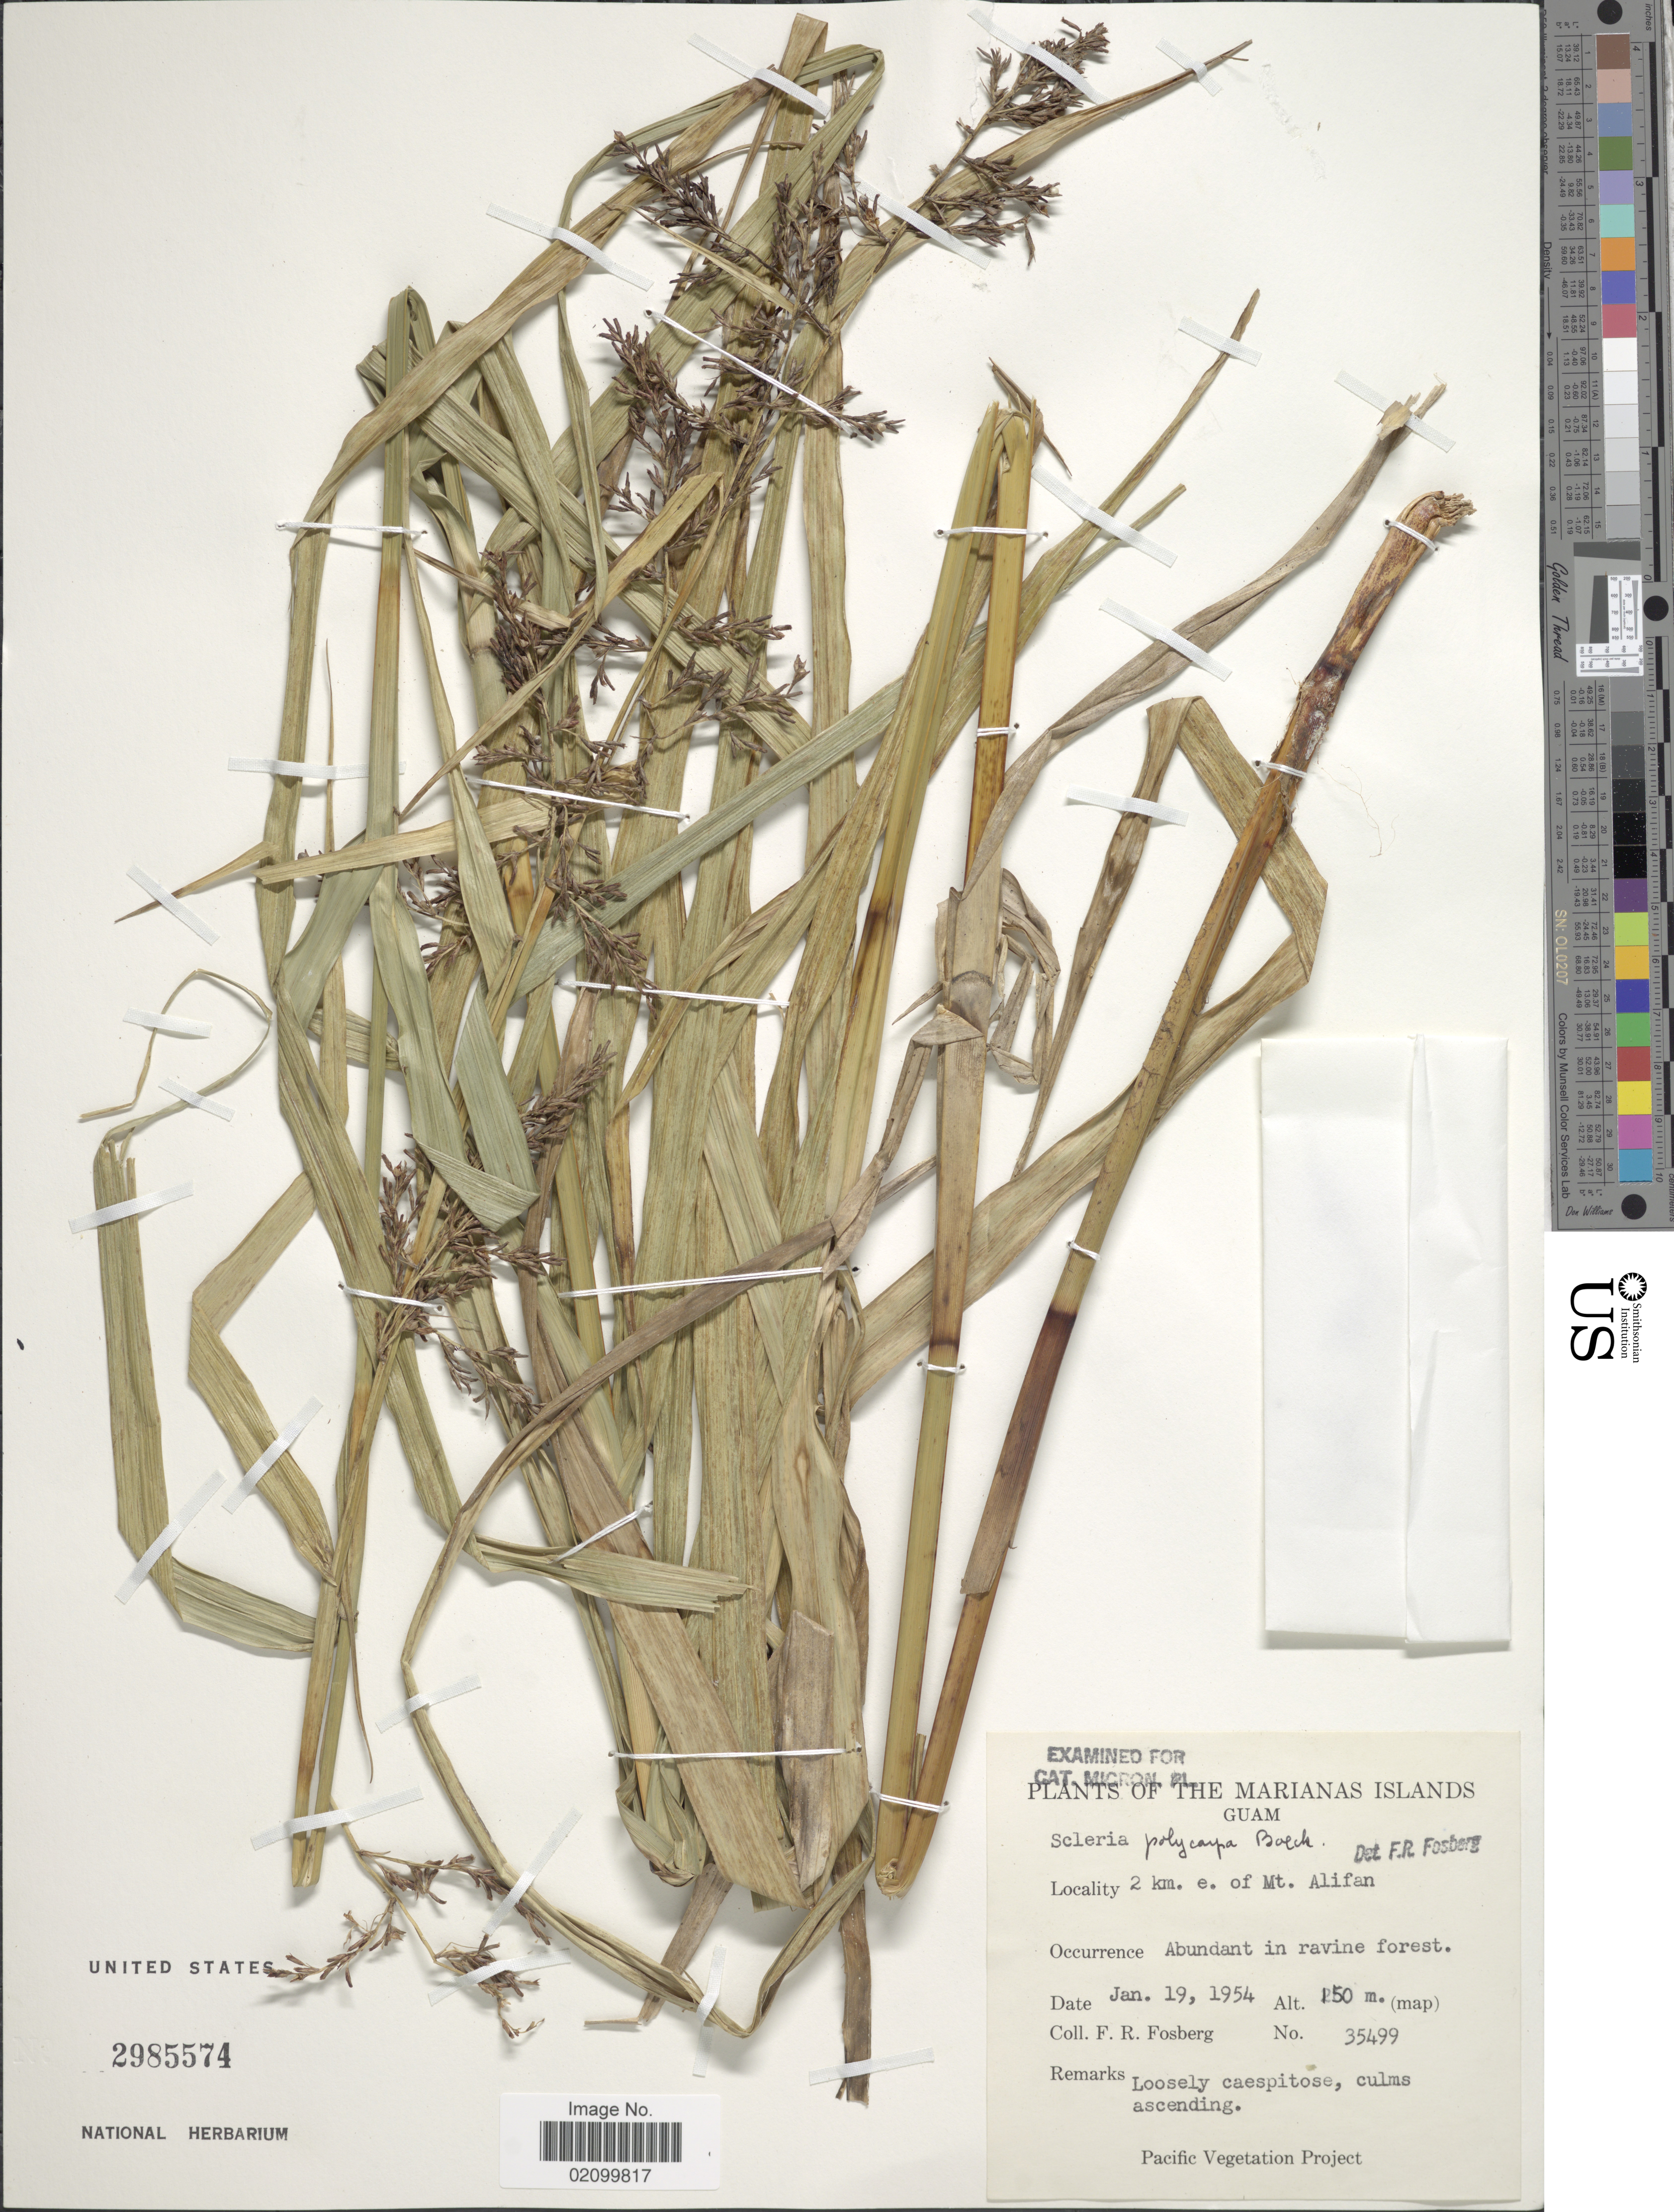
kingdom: Plantae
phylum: Tracheophyta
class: Liliopsida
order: Poales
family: Cyperaceae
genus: Scleria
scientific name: Scleria polycarpa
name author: Boeckeler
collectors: F. R. Fosberg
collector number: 35499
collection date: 1954-01-19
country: Guam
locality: Marianas Island, Guam, 2 km. e. of Mt. Alifan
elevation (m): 150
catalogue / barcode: US 2985574